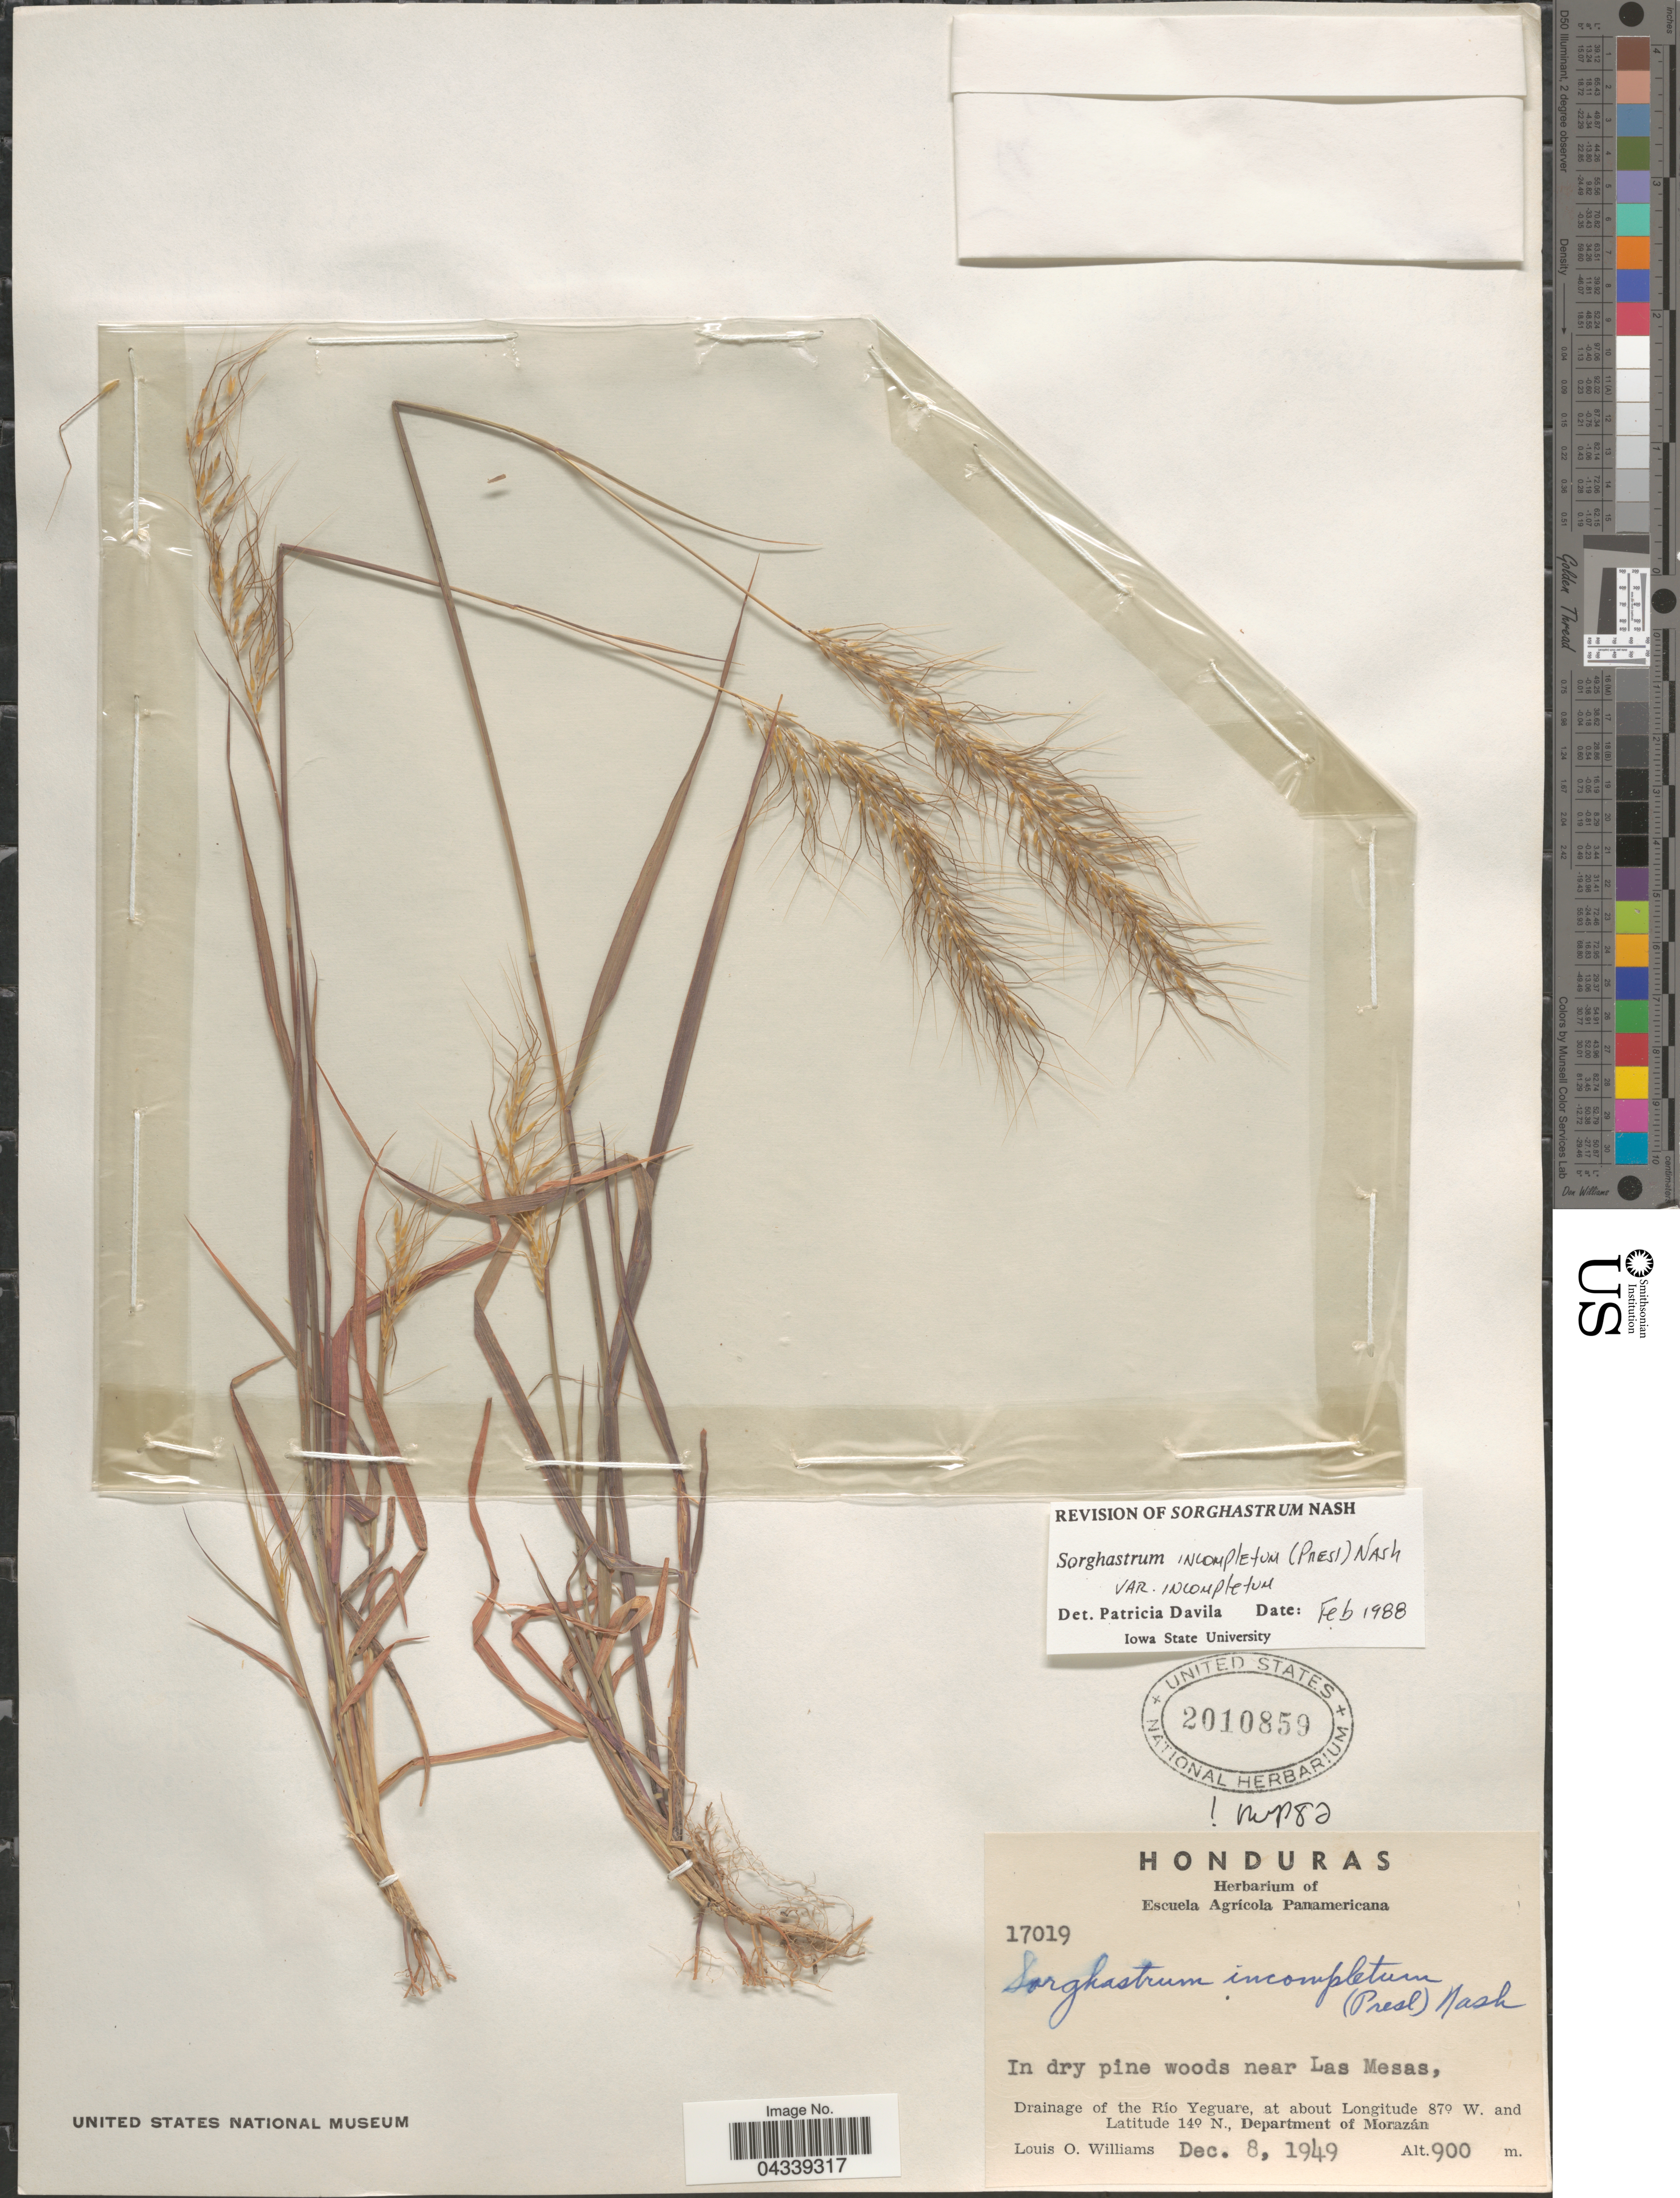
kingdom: Plantae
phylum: Tracheophyta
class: Liliopsida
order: Poales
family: Poaceae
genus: Sorghastrum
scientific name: Sorghastrum incompletum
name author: (J. Presl) Nash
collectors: L. O. Williams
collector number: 17019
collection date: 1949-12-08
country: Honduras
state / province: Fco. Morazán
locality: In dry pine woods near Las Mesas, Drainage of the Río Yeguare, Department of Morazán.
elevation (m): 900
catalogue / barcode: US 2010859